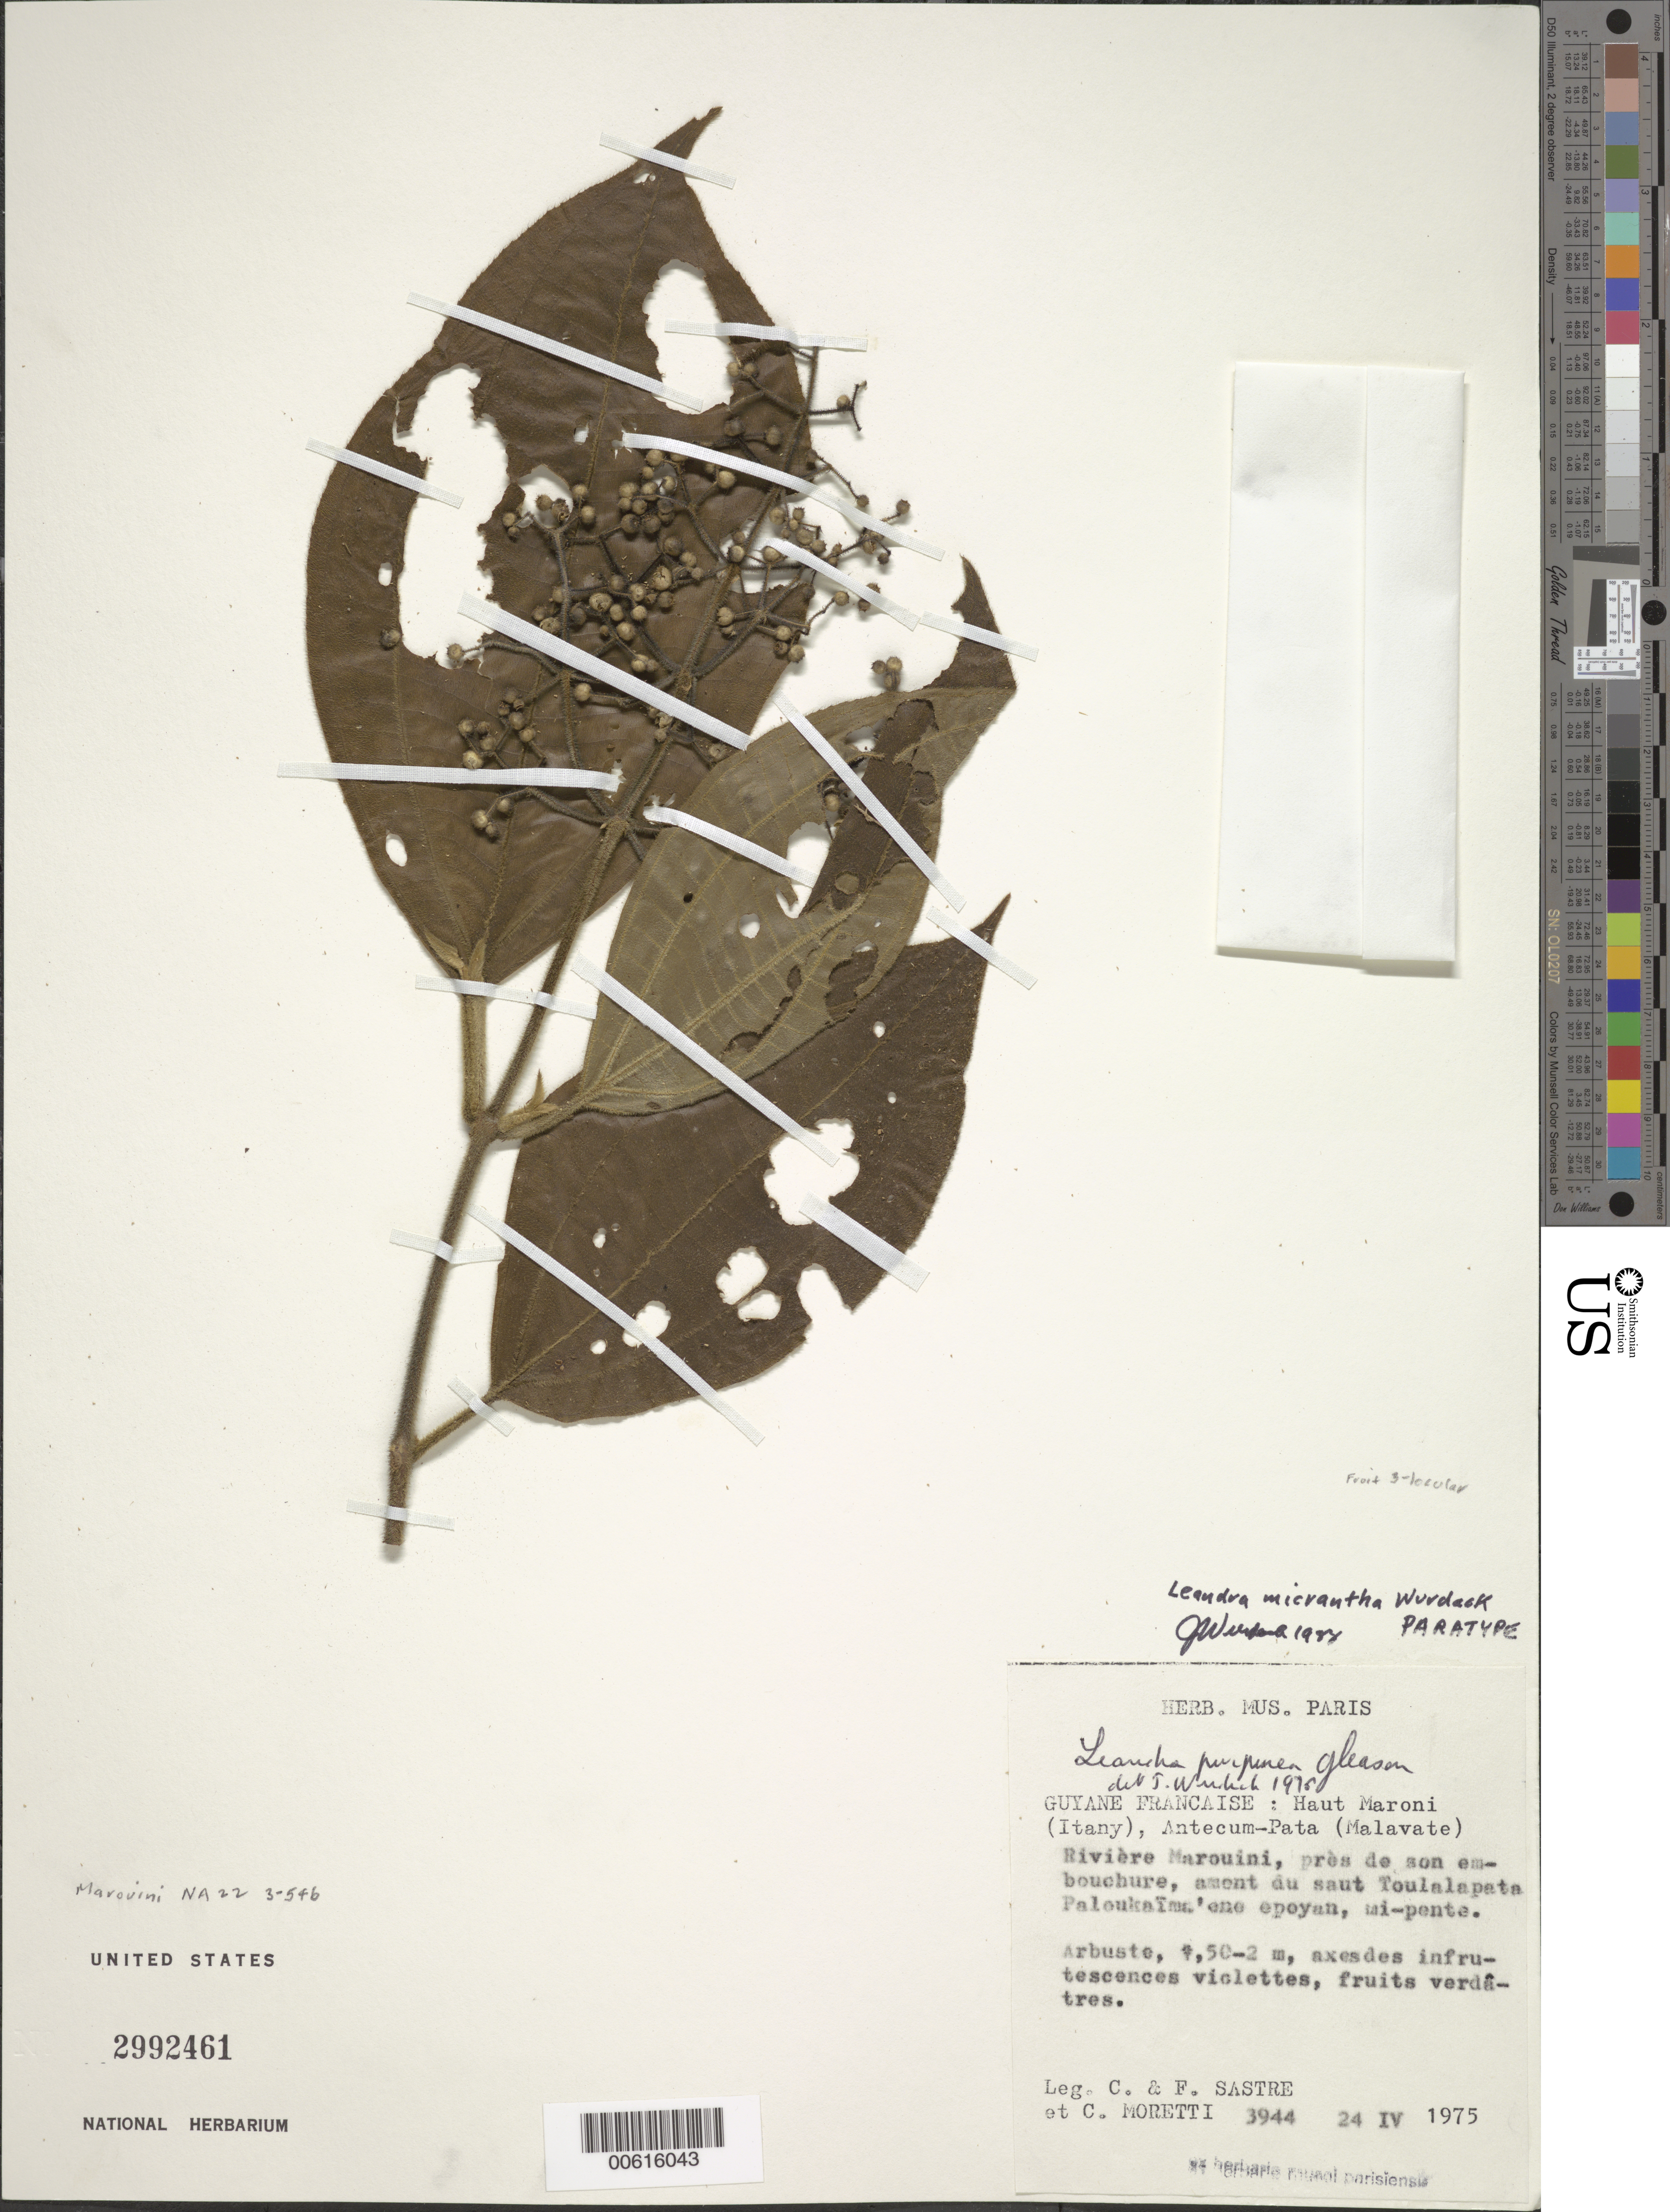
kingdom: Plantae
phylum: Tracheophyta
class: Magnoliopsida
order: Myrtales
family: Melastomataceae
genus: Leandra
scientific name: Leandra micrantha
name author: Wurdack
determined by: Wurdack, John J., (US), US (UNITED STATES)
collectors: C. H. L. Sastre, F. Sastre & C. Moretti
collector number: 3944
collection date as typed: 24-Apr-75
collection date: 1975-04-24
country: French Guiana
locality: Haut Maroni (Itany), pres de son embouchure, Antecum-Pata (Malvate), amont du saut Toulalapeta Paloukaïma'ene epoyan, mi-pente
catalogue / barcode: US 2992461